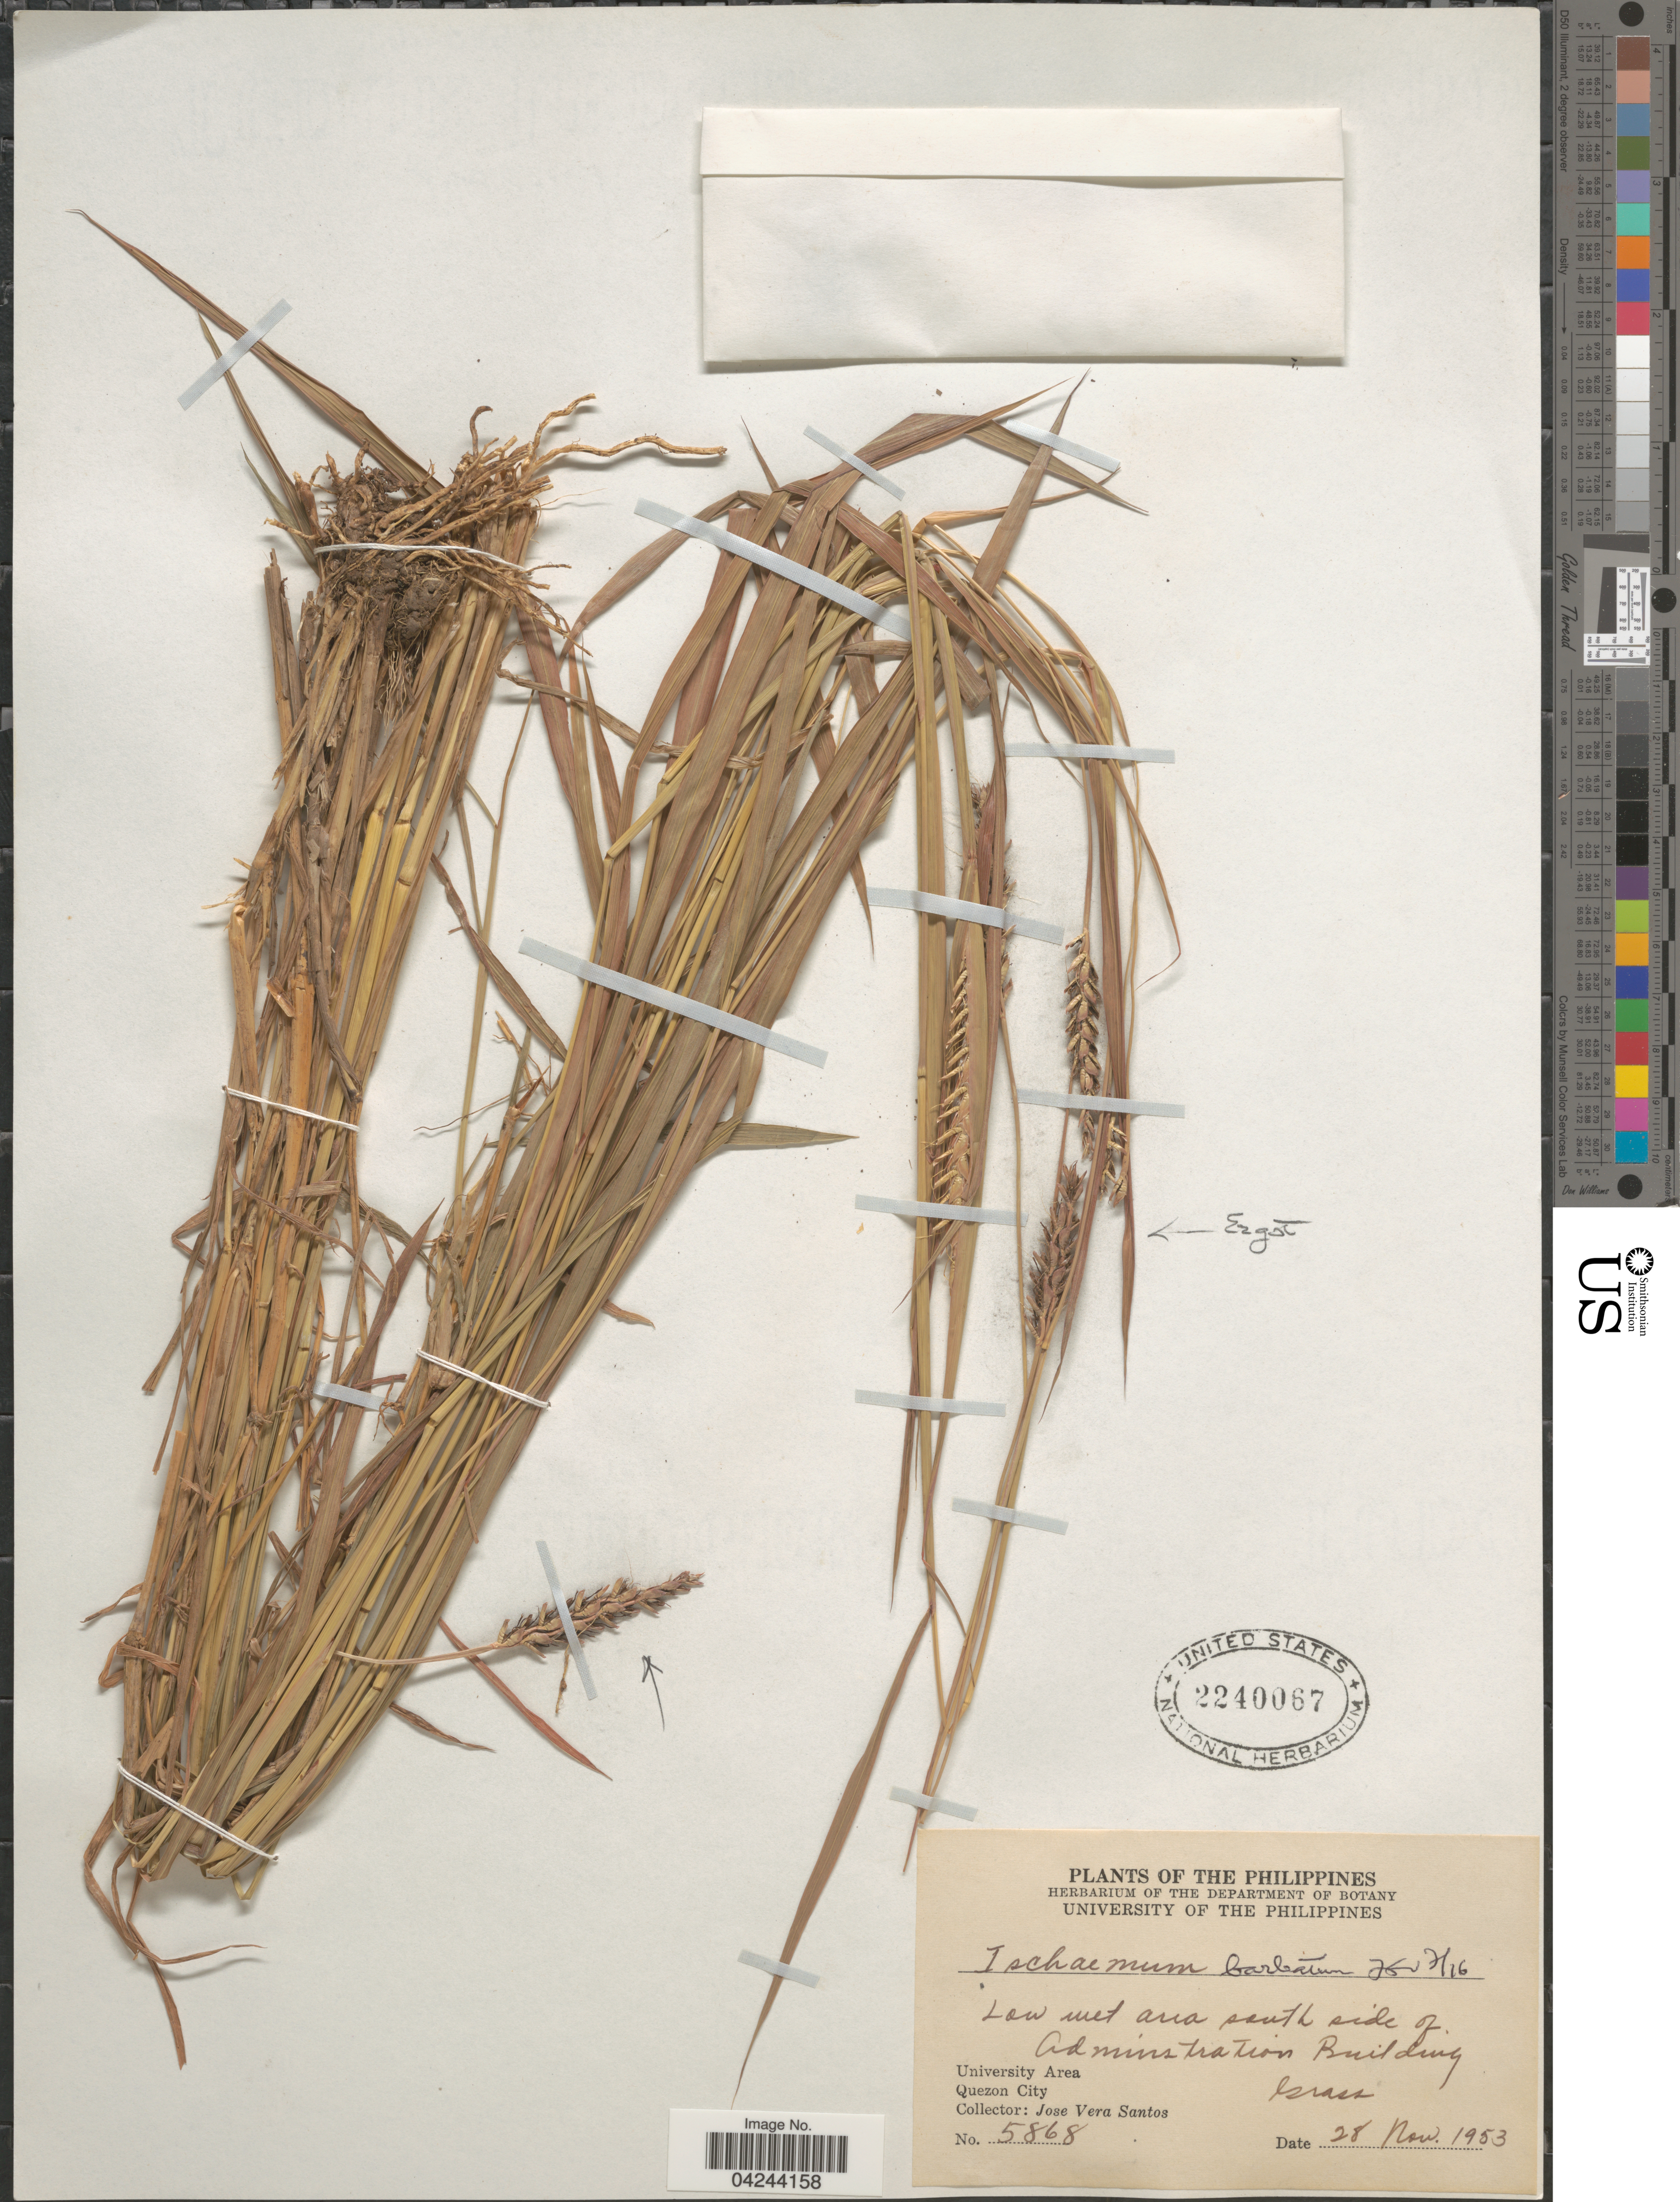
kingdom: Plantae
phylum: Tracheophyta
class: Liliopsida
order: Poales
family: Poaceae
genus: Ischaemum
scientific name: Ischaemum barbatum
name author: Blume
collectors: J. Vera Santos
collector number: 5868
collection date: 1953-11-28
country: Philippines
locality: Low wet area south side of Adminstration Building. University Area. Quezon City.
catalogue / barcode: US 2240067